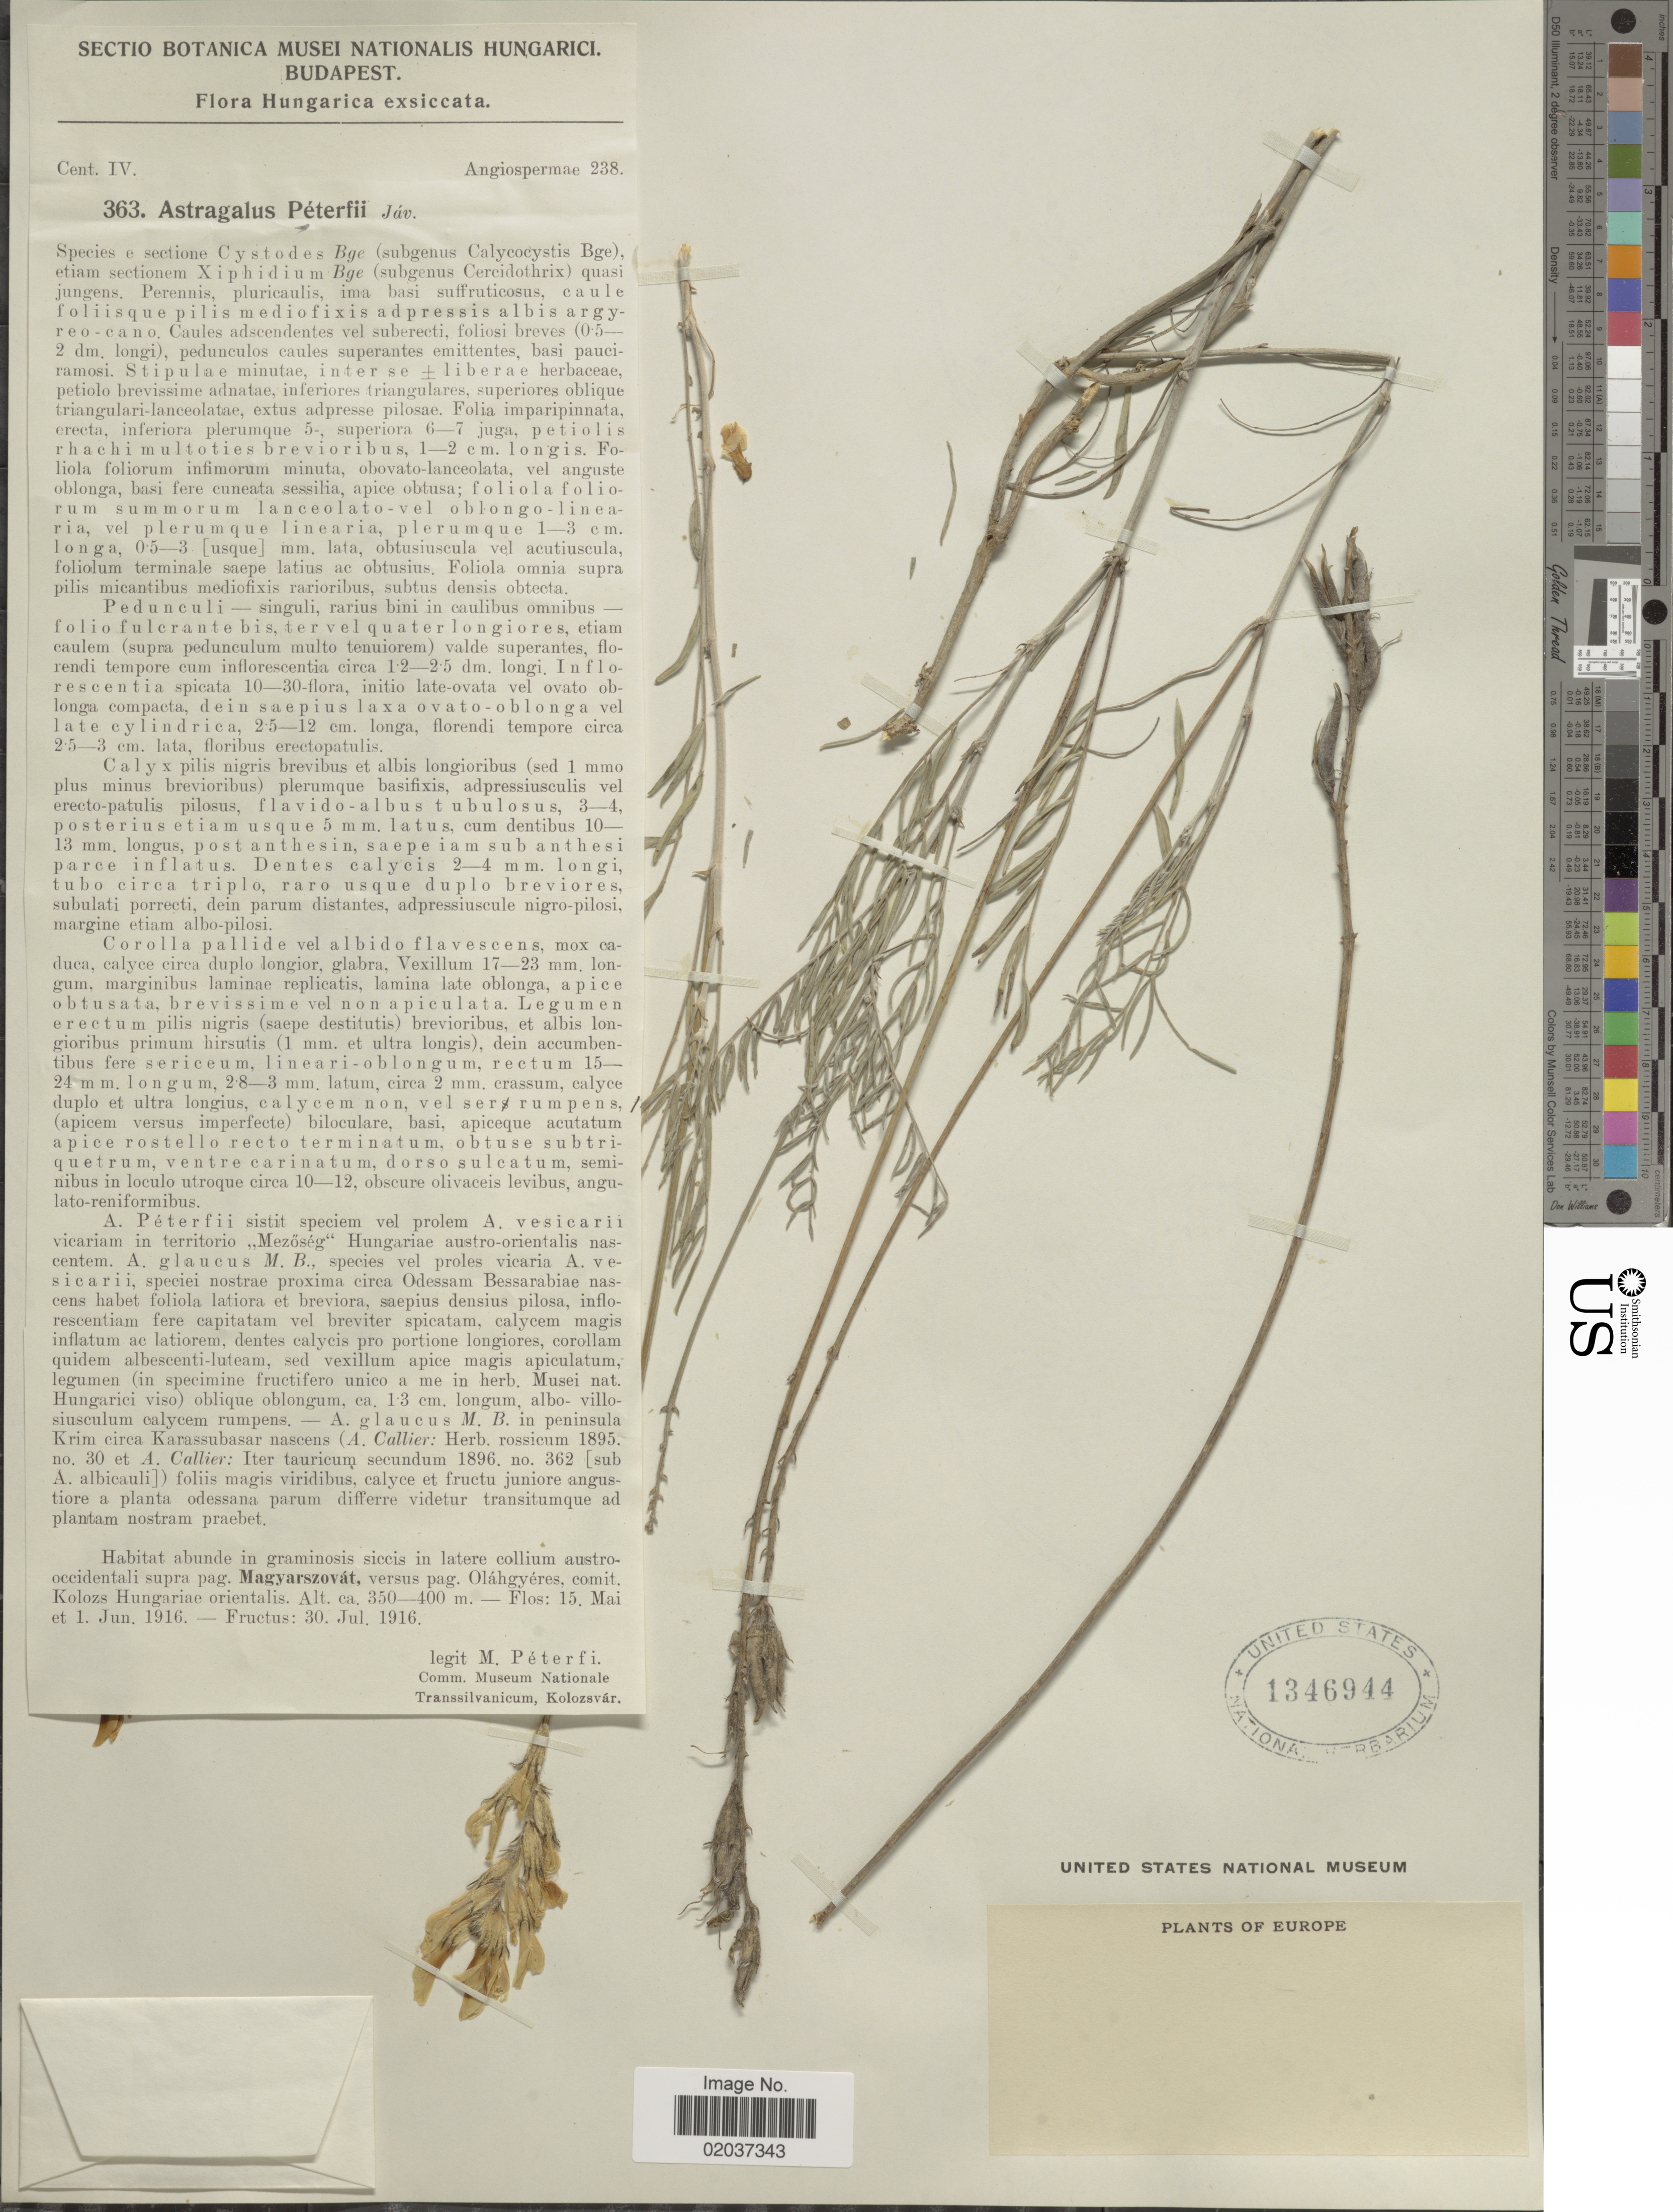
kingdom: Plantae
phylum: Tracheophyta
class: Magnoliopsida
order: Fabales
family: Fabaceae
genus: Astragalus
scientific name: Astragalus peterfii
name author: Jáv.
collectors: M. Péterfi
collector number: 363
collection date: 1916-05-15/1916-06-01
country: Hungary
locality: In graminosis siccis in latere collium austro occidentali supra pag. Magyarszovati, versus pag. Olahgyeres, comit, Kolozs Hungariae orientlais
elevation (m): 350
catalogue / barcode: US 1346944